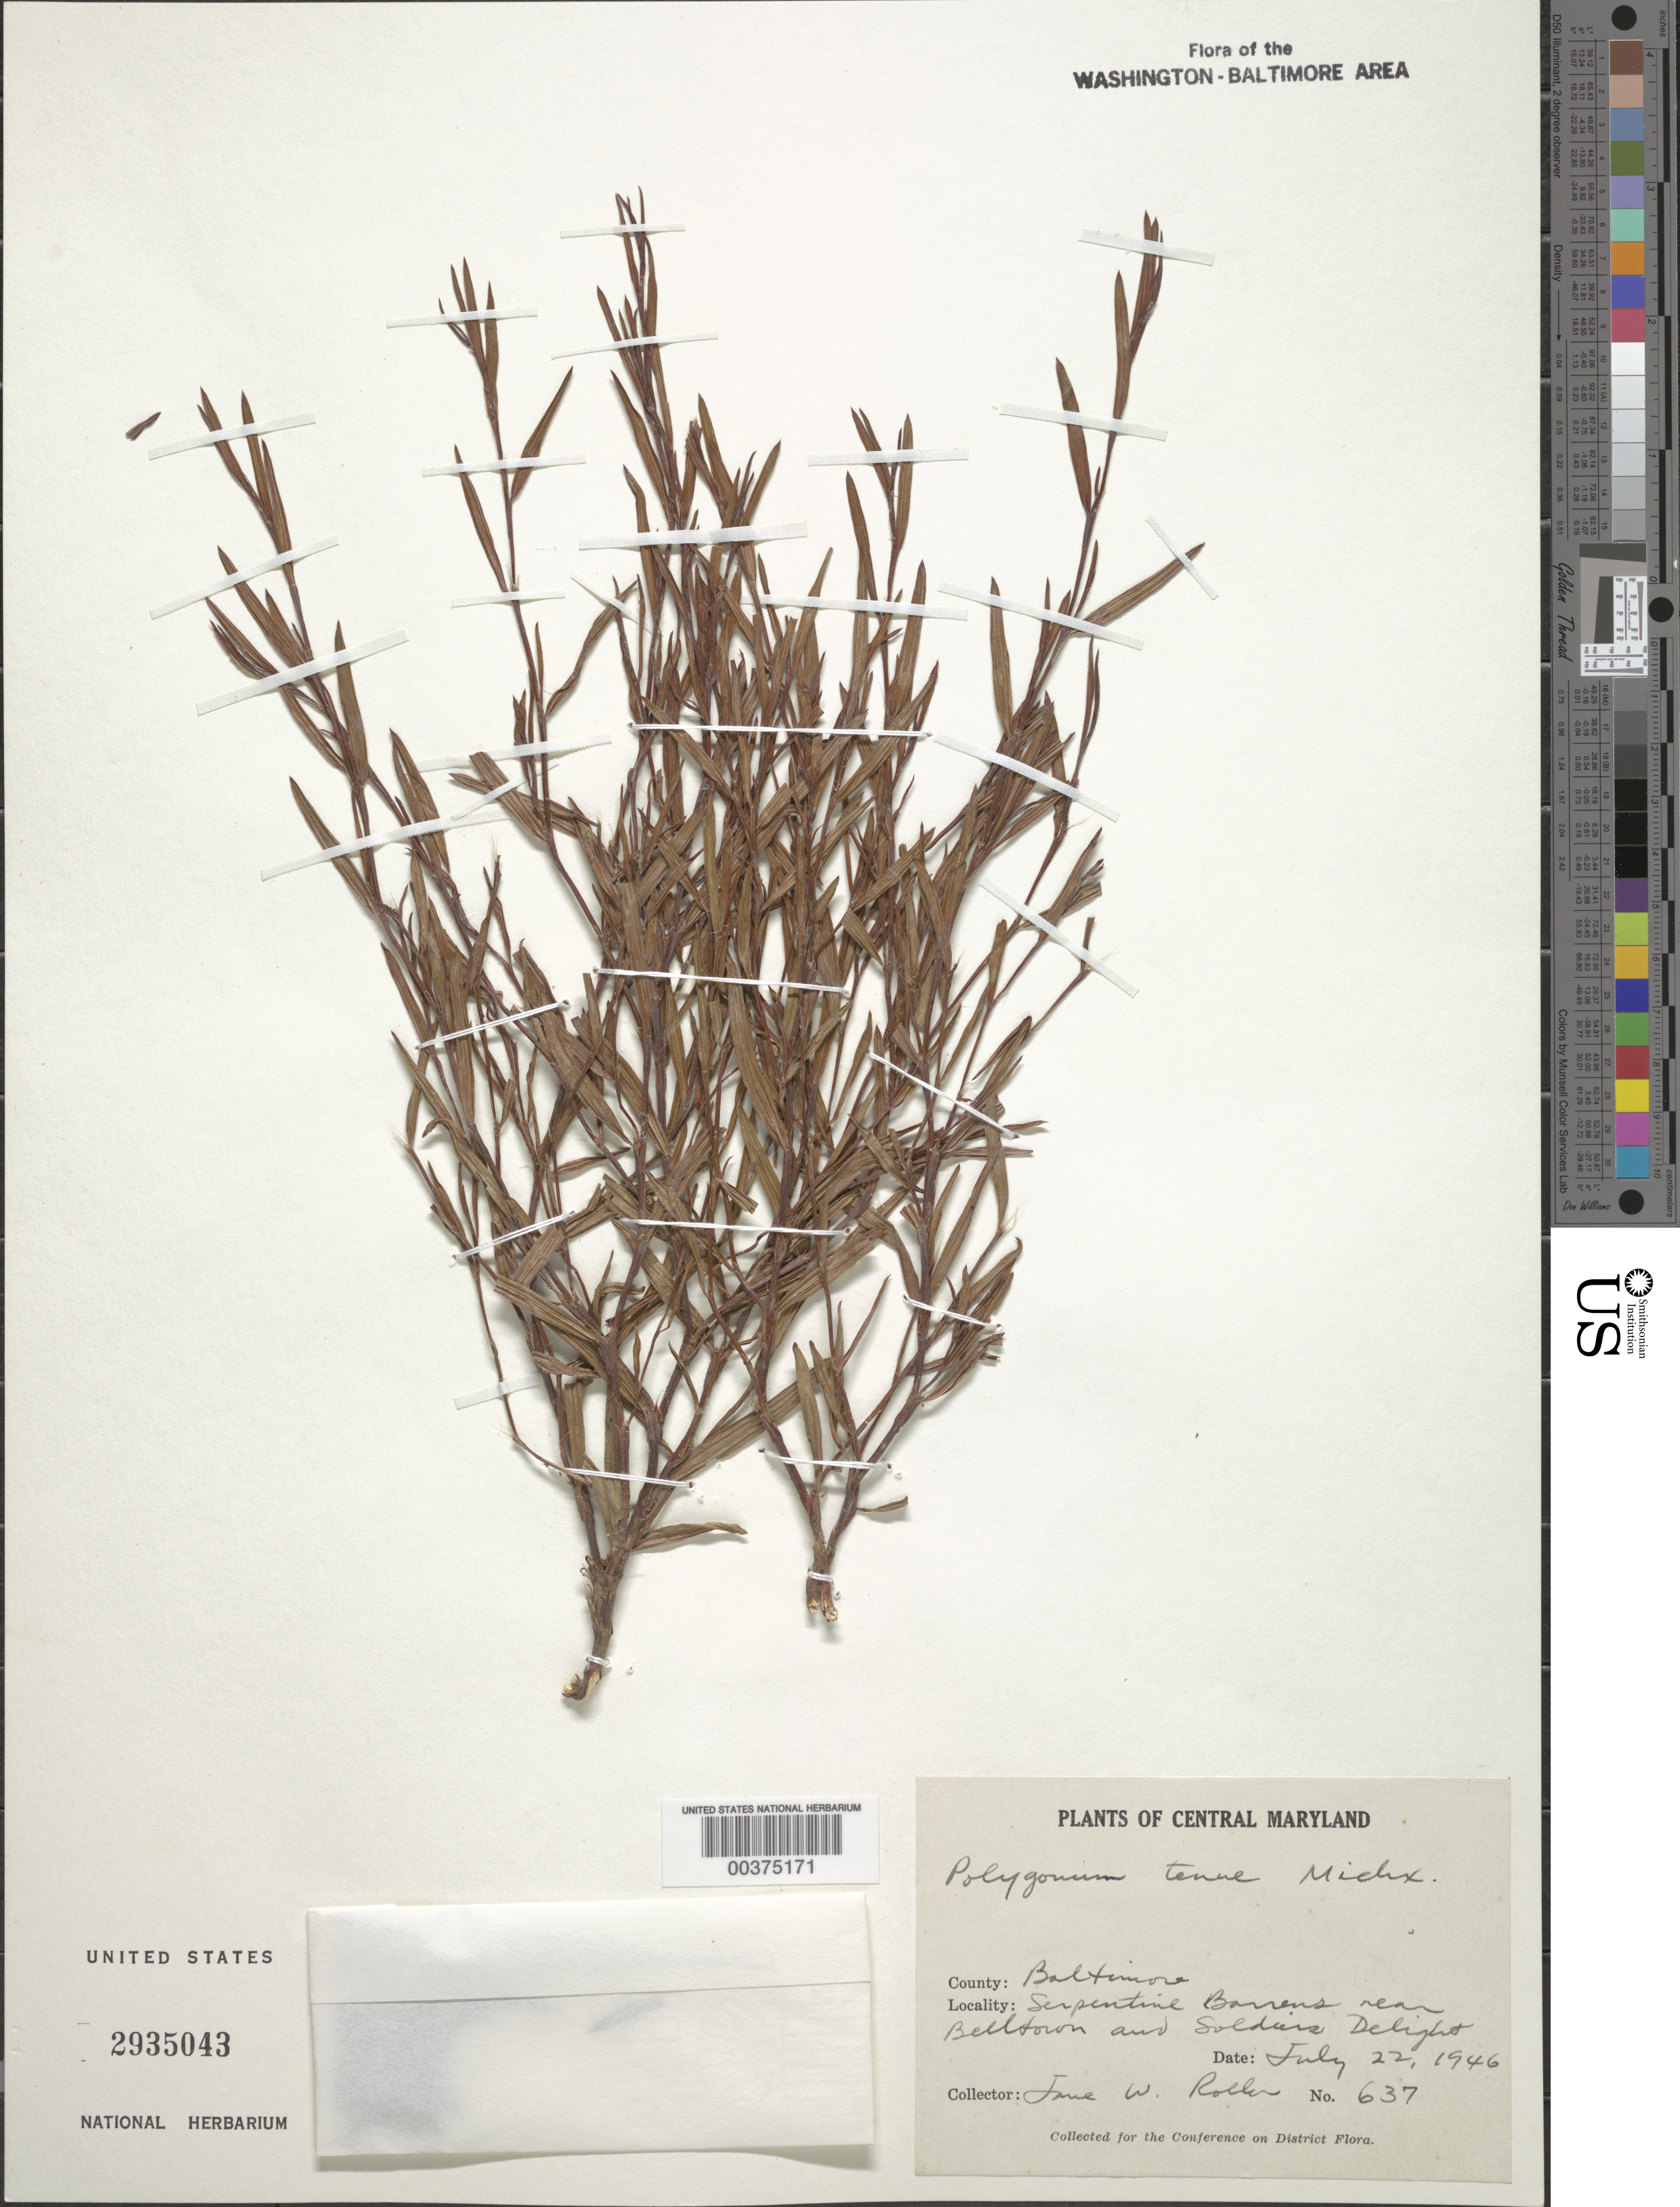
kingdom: Plantae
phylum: Tracheophyta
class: Magnoliopsida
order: Caryophyllales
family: Polygonaceae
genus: Polygonum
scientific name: Polygonum tenue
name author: F. Michx.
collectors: J. W. Roller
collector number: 637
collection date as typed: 22 Jul 1946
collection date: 1946-07-22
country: United States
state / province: Maryland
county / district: Baltimore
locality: Serpentine Barrens, near Belltown and Soldiers Delight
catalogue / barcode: US 2935043